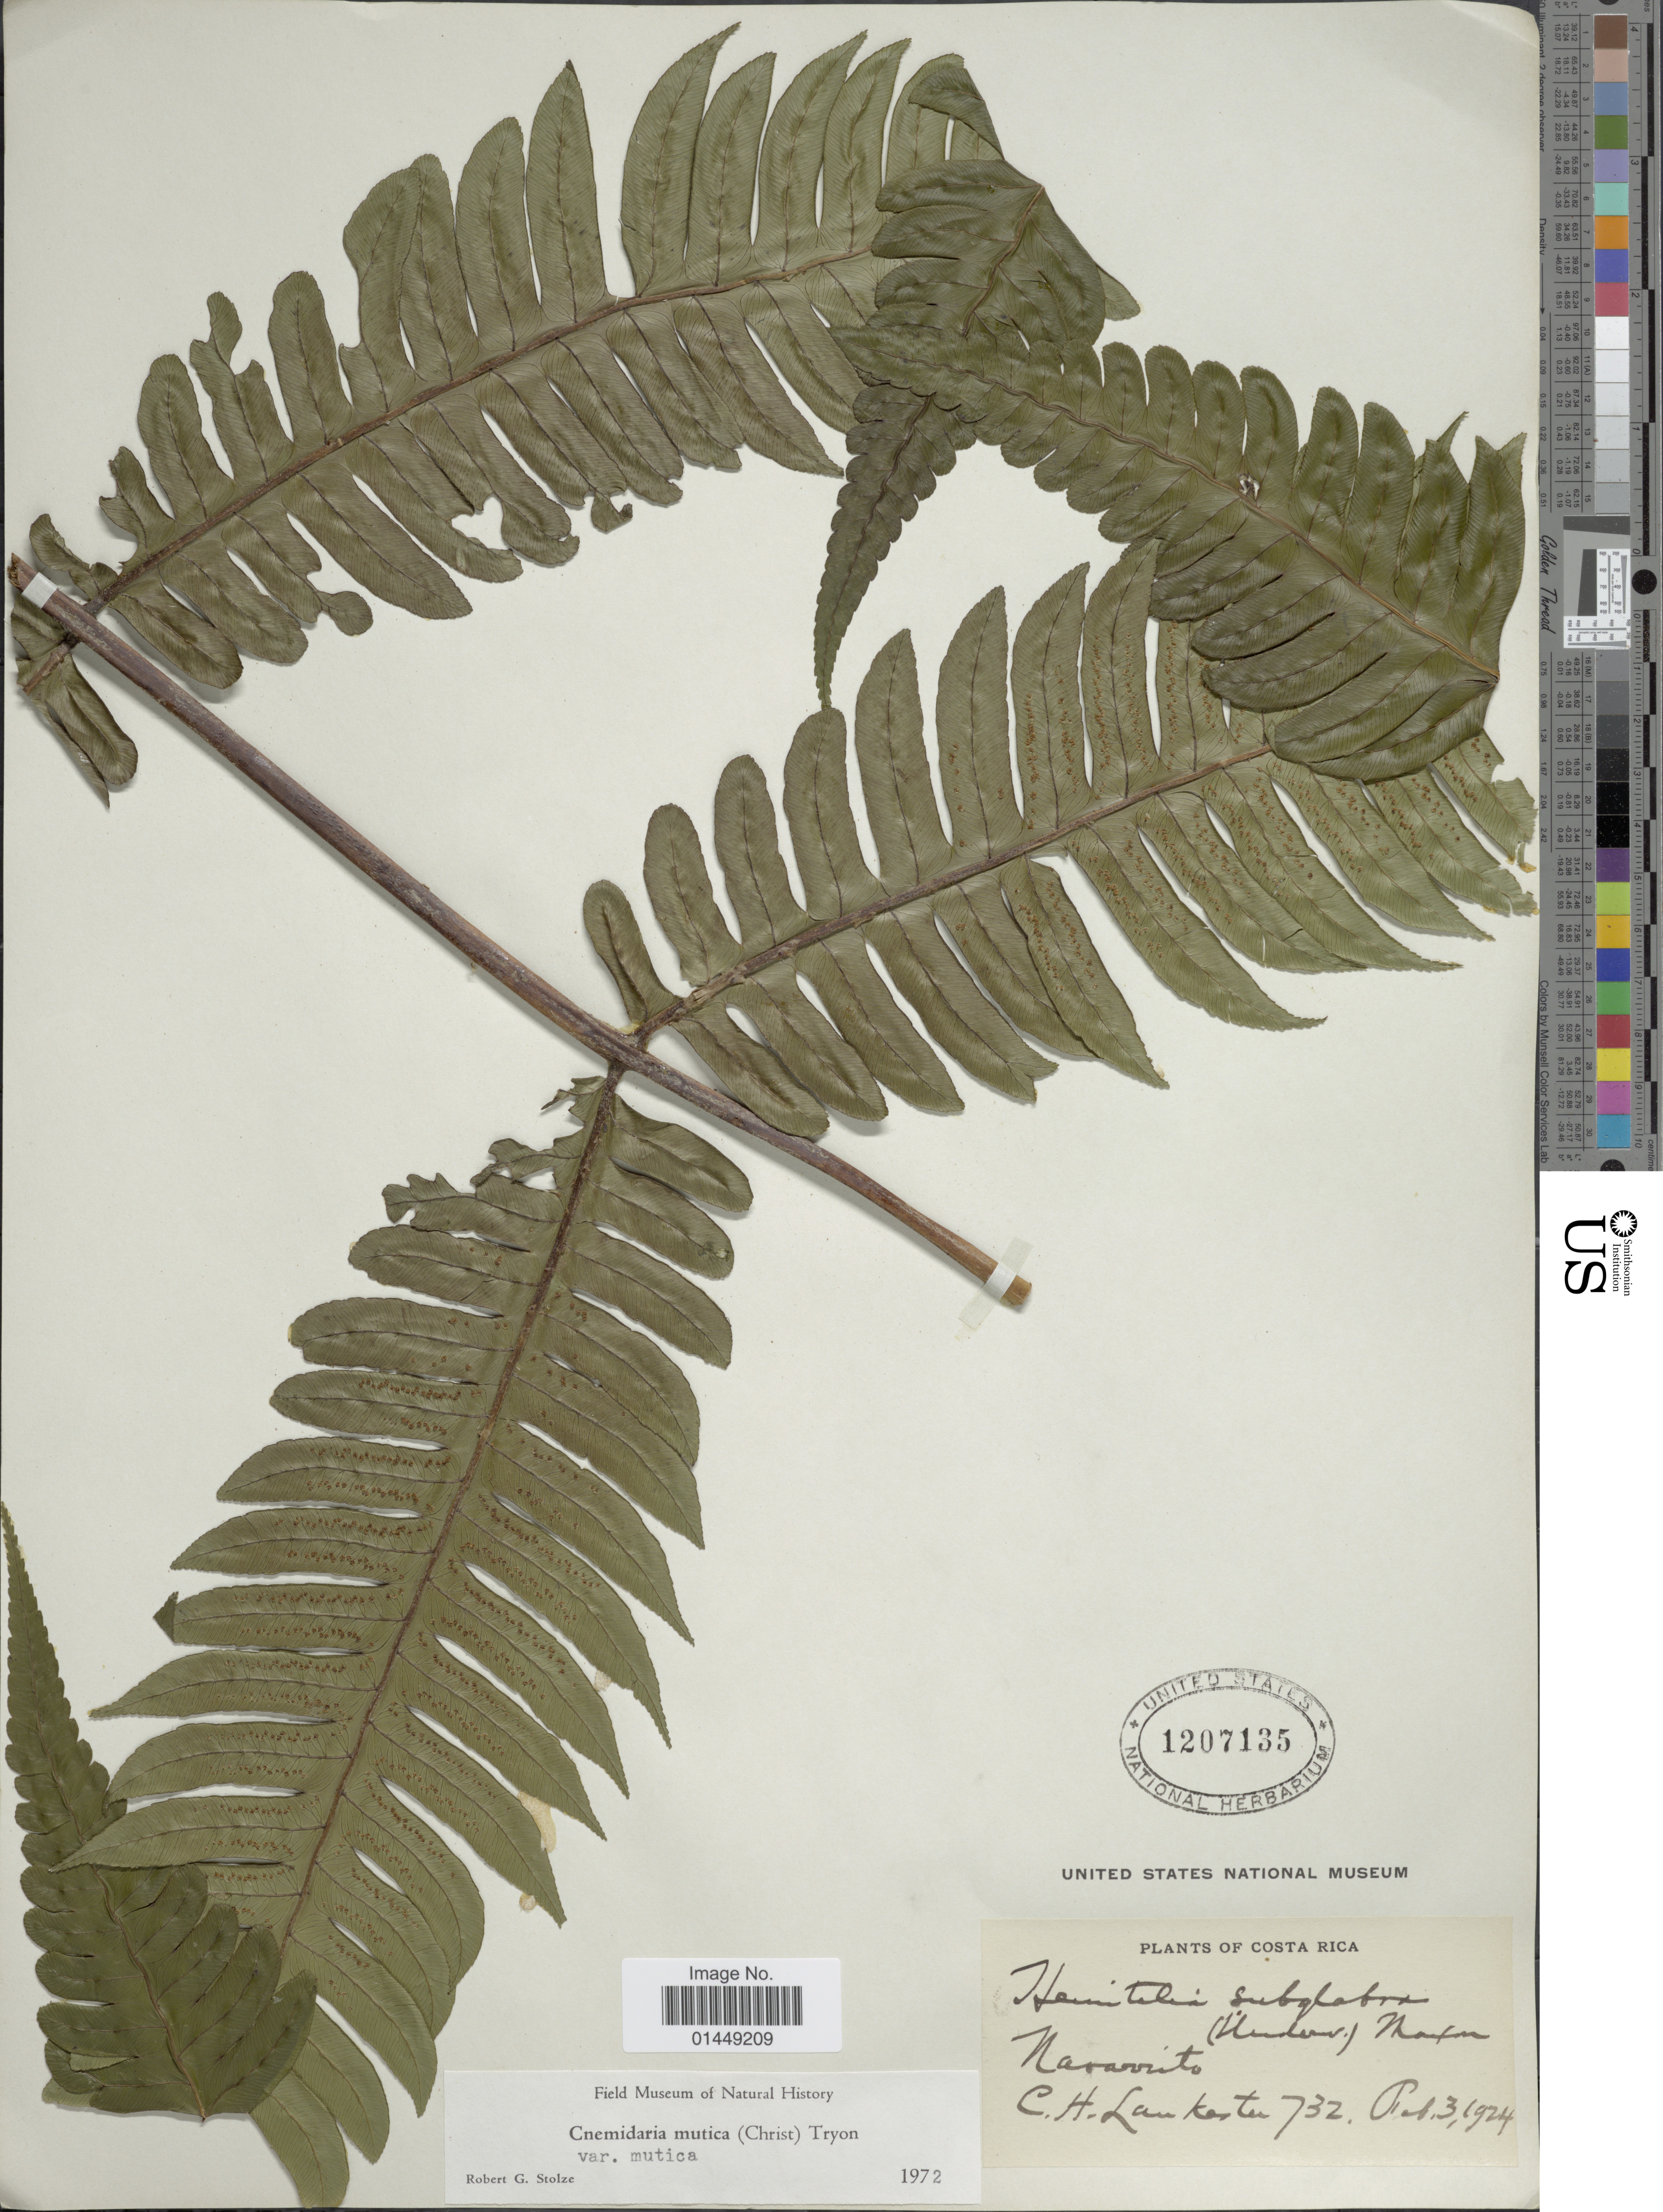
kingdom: Plantae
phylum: Tracheophyta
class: Polypodiopsida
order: Cyatheales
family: Cyatheaceae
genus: Cyathea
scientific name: Cyathea mutica var. mutica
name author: (Christ) Domin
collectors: C. H. Lankester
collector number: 732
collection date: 1924-02-03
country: Costa Rica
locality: Navarrito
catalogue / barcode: US 1207135